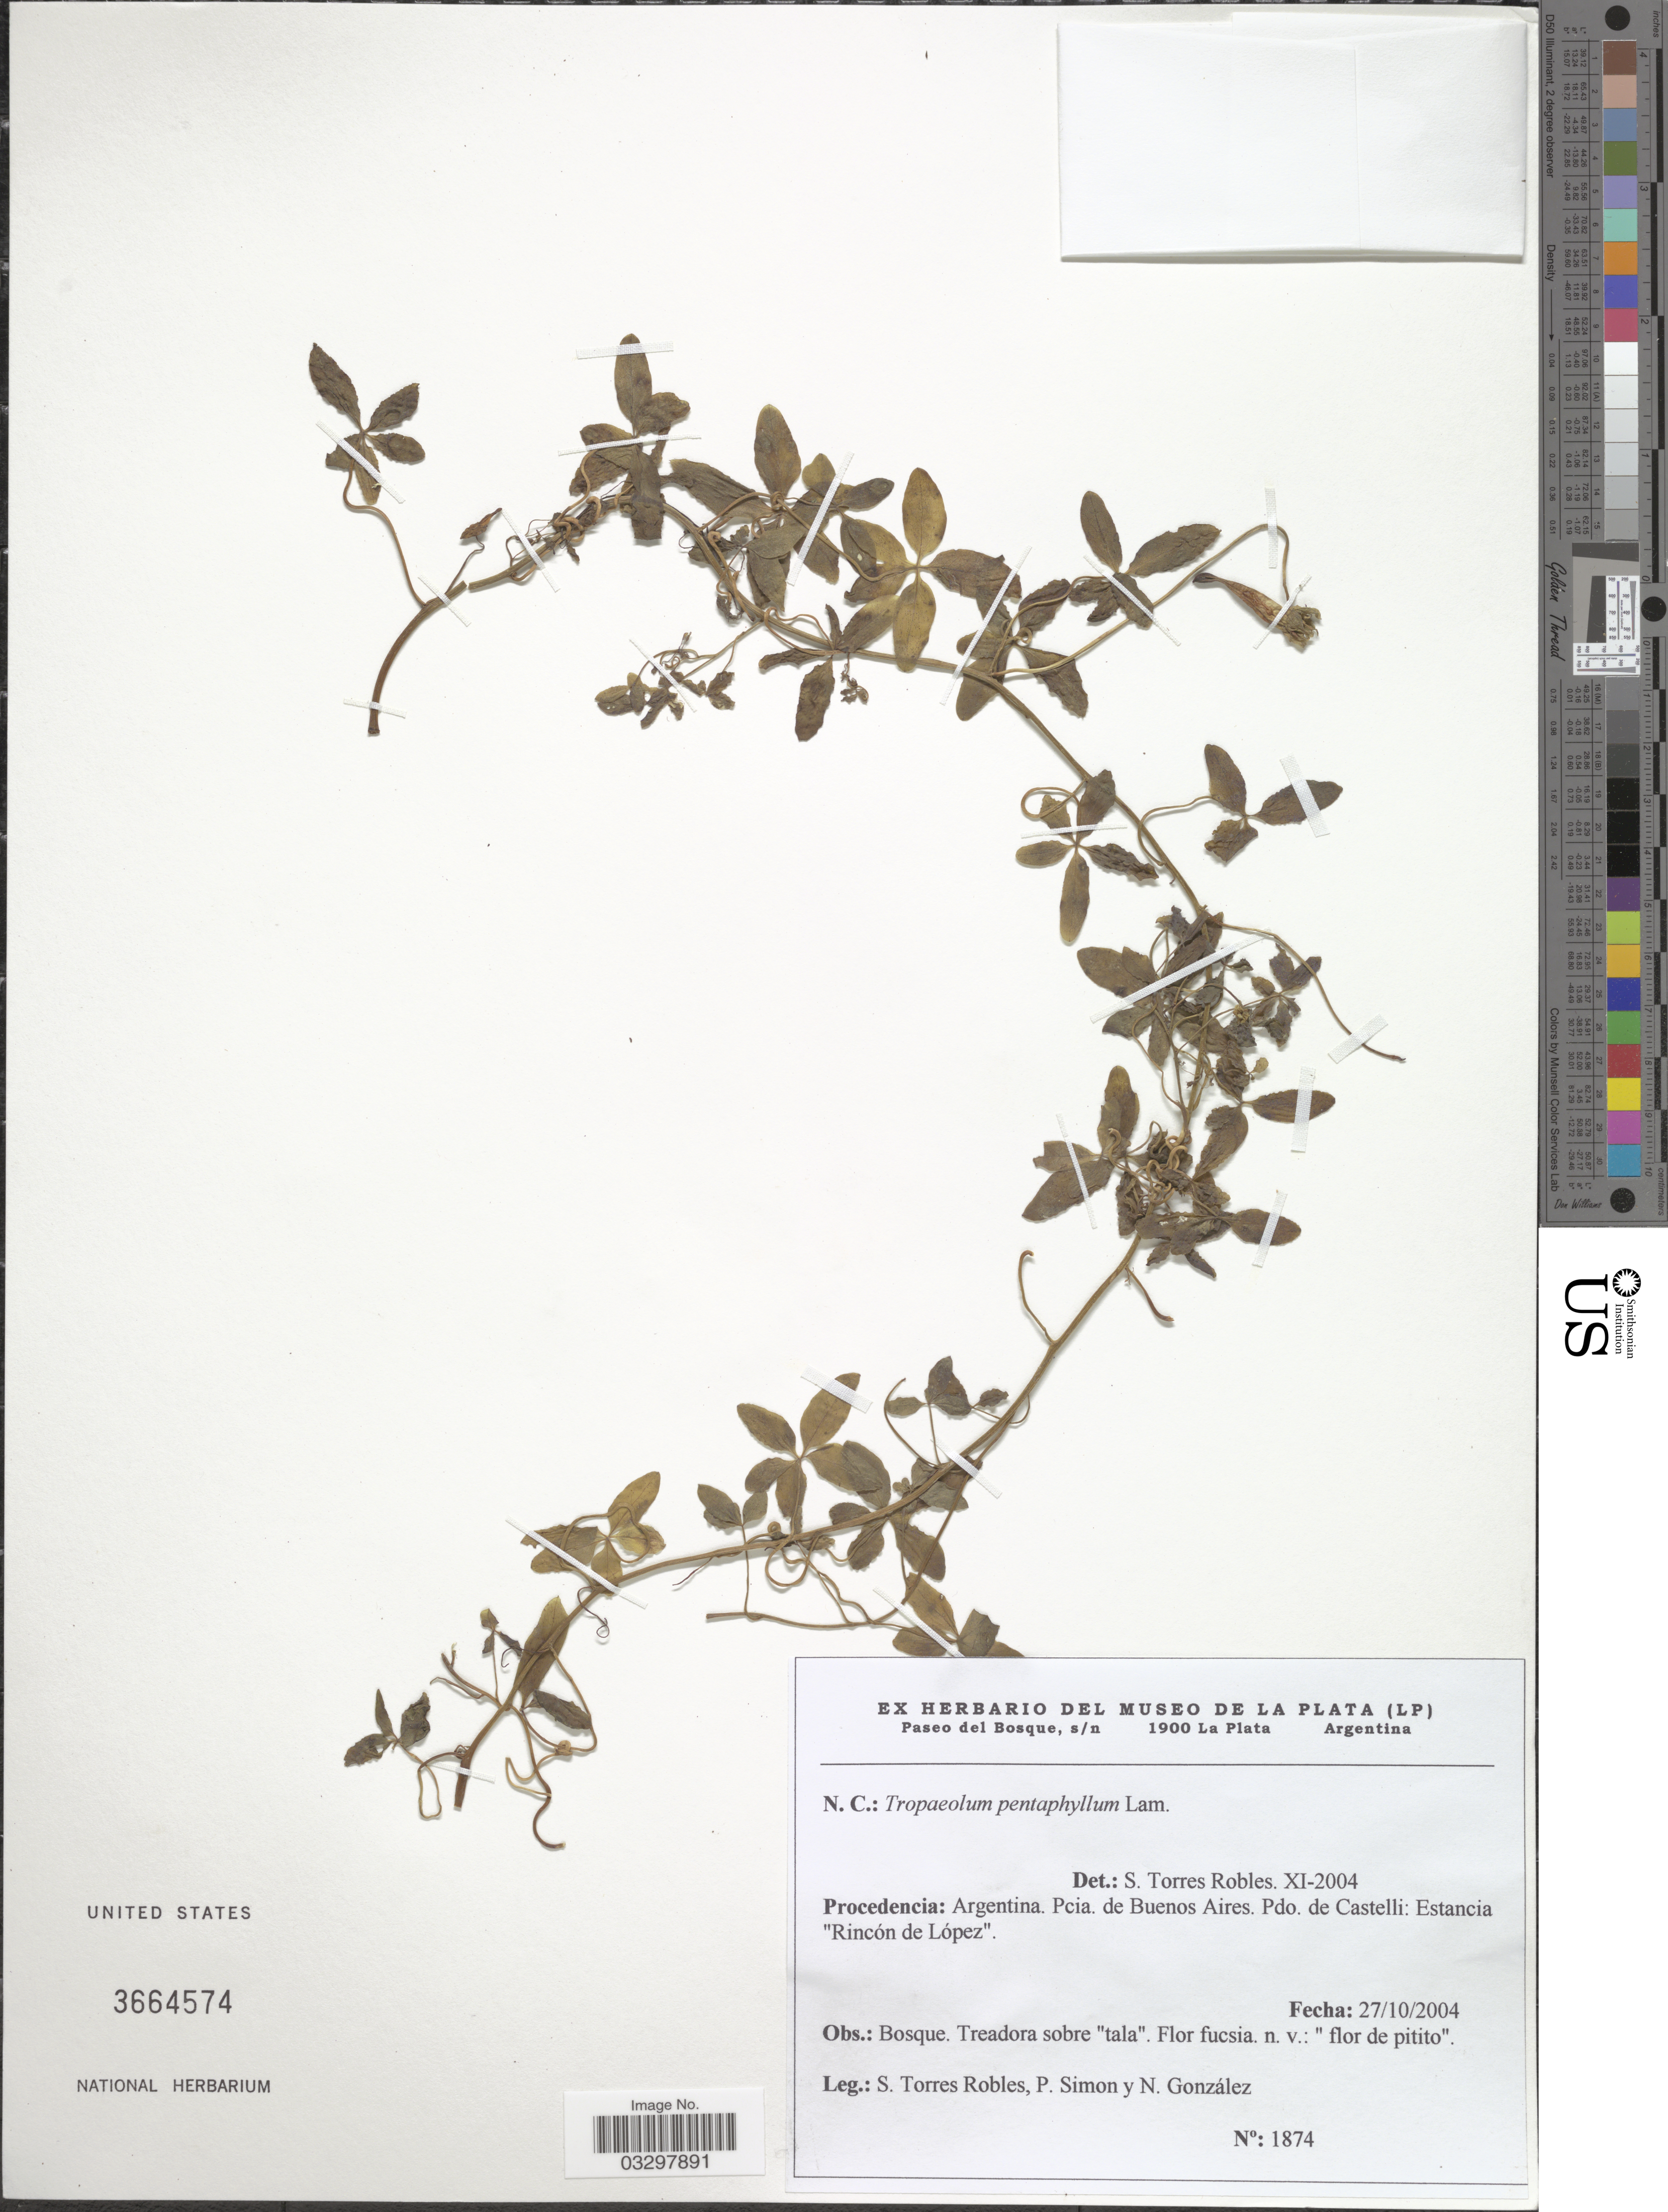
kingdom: Plantae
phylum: Tracheophyta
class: Magnoliopsida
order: Brassicales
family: Tropaeolaceae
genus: Tropaeolum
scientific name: Tropaeolum pentaphyllum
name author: Lam.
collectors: S. Torres Robles, P. Simon & N. Gonzalez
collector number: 1874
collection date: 2004-10-27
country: Argentina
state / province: Buenos Aires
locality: Procedencia: Argentina. Pcia. de Buenos Aires. Pdo. de Castelli: Estancia "Rincón de López".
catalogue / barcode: US 3664574